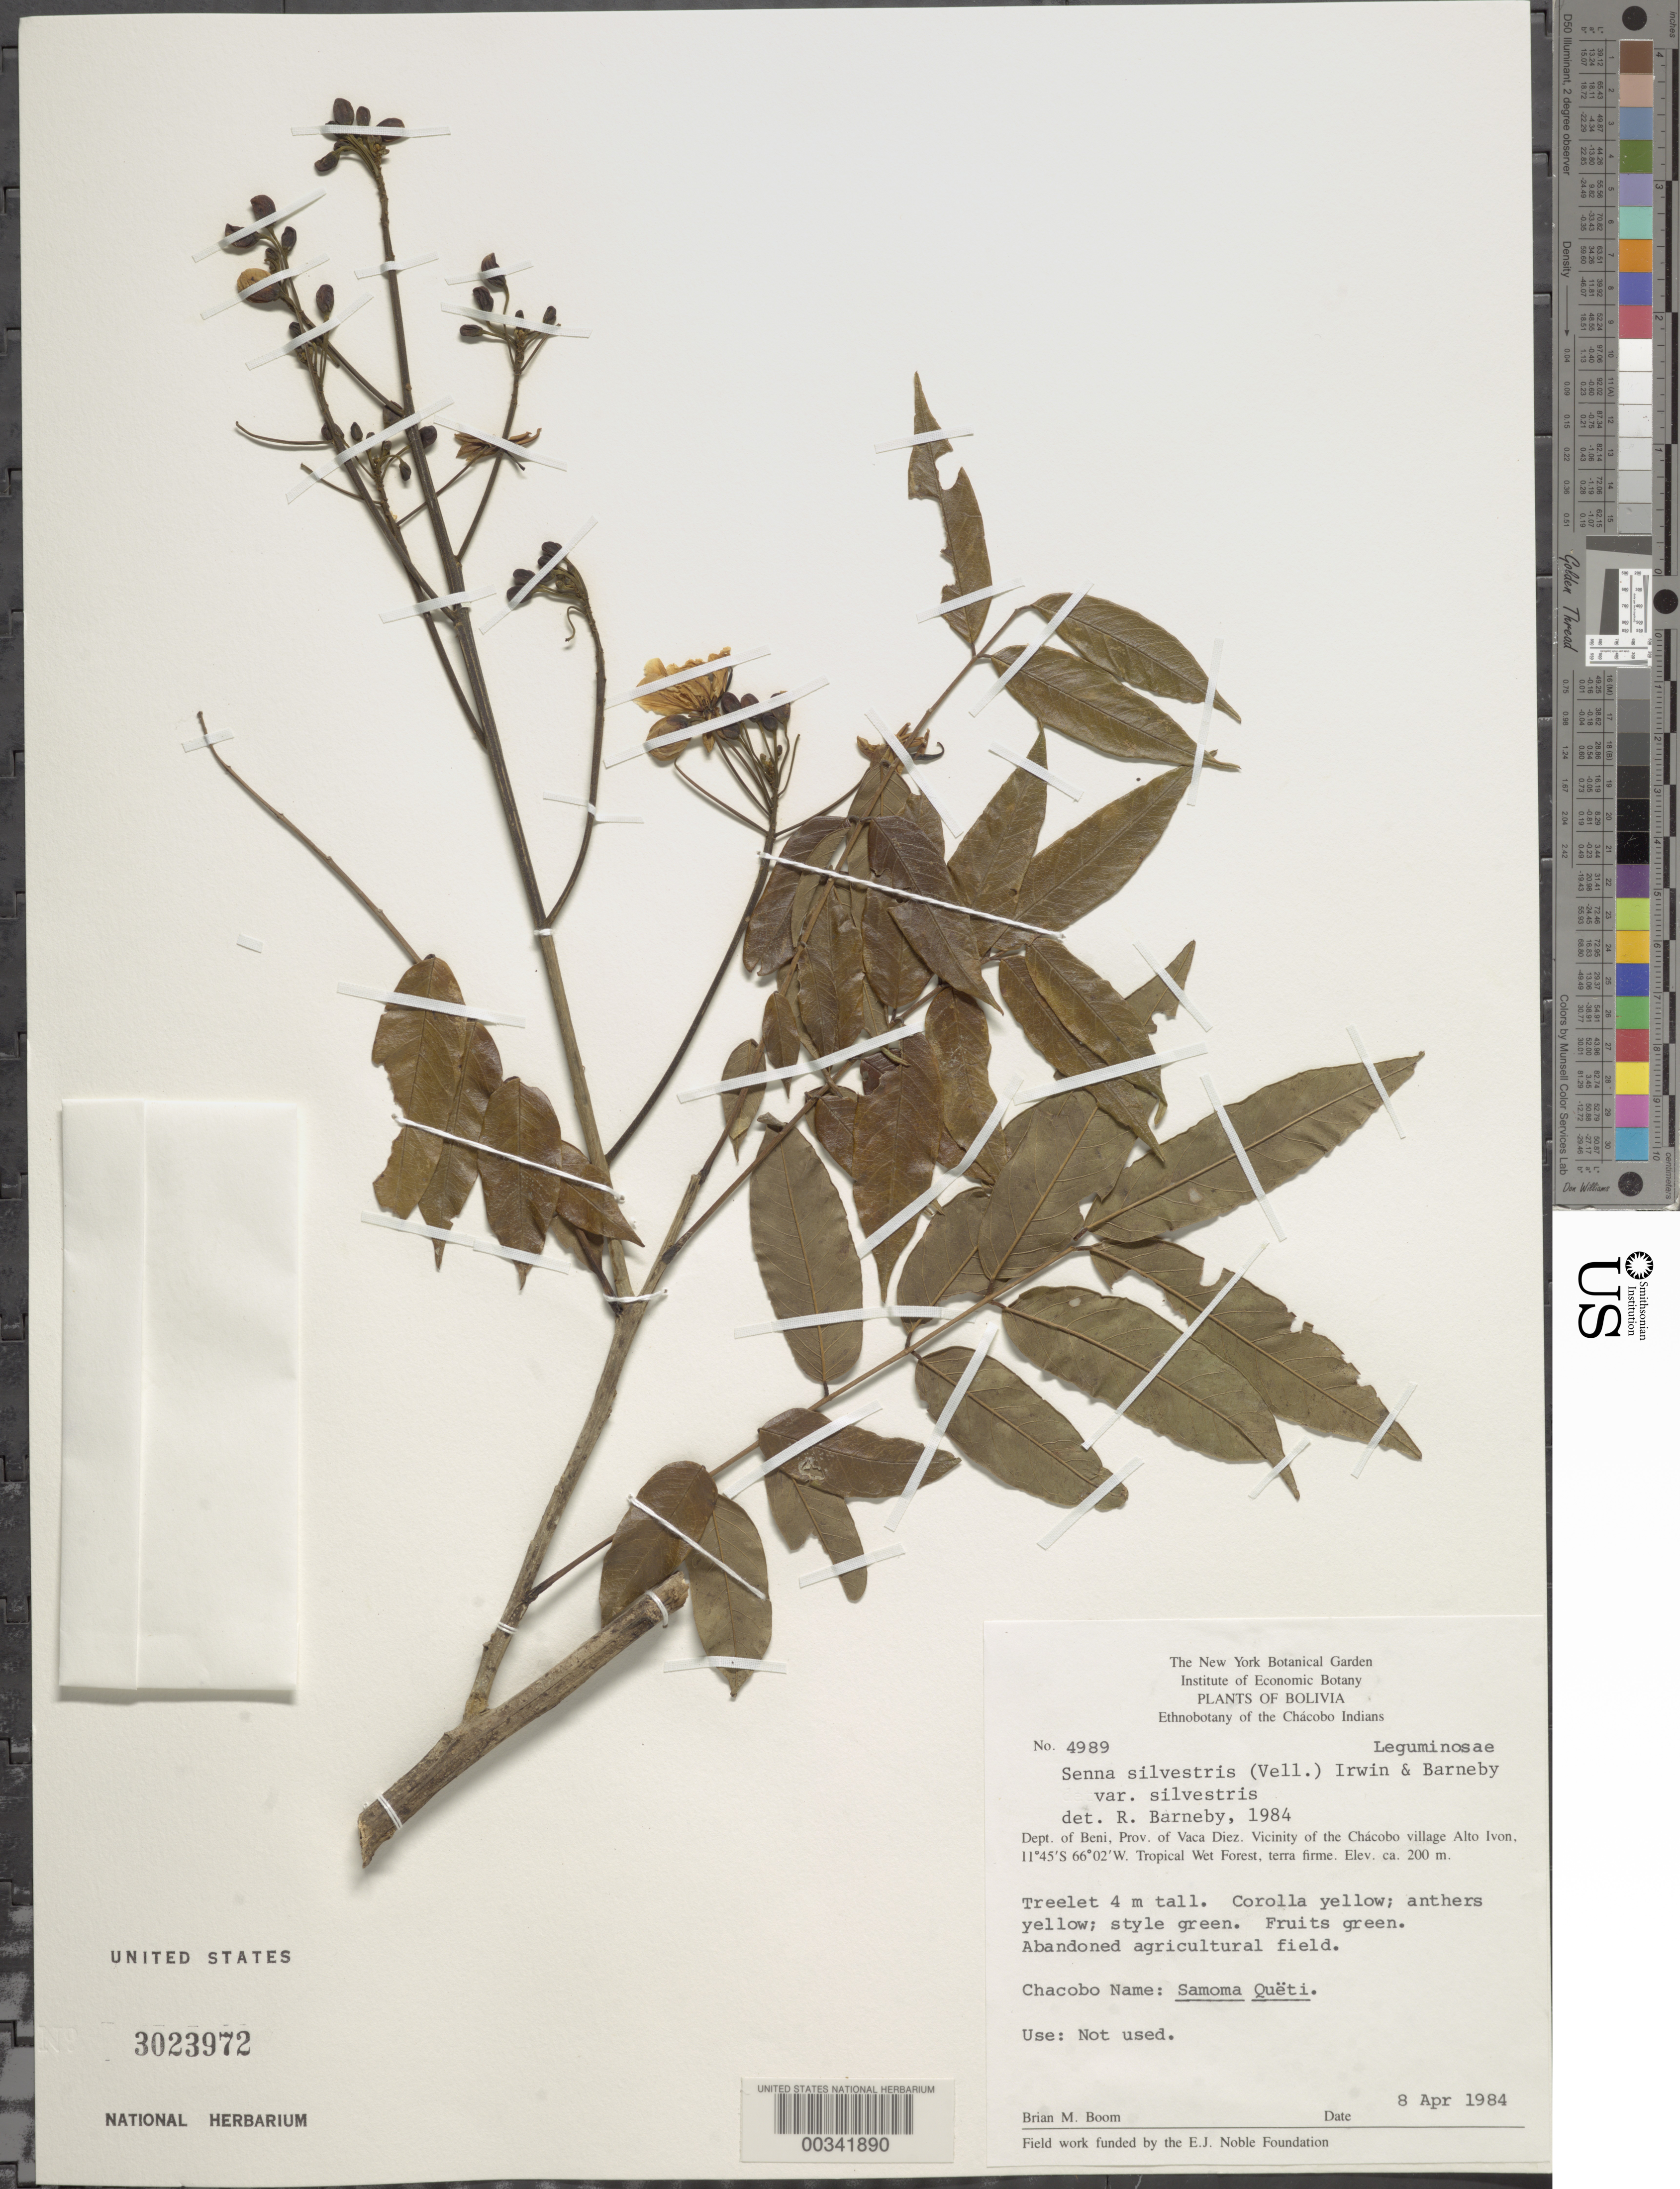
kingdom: Plantae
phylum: Tracheophyta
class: Magnoliopsida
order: Fabales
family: Fabaceae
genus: Senna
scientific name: Senna silvestris var. silvestris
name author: (Vell.) H.S. Irwin & Barneby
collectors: B. M. Boom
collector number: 4989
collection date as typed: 08 Apr 1984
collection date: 1984-04-08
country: Bolivia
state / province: Beni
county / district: Vaca Diez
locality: Vicinity of the Chacobo Village Alto Ivon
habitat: Abandoned agricultural field; tropical wet forest, terra firme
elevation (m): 200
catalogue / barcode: US 3023972